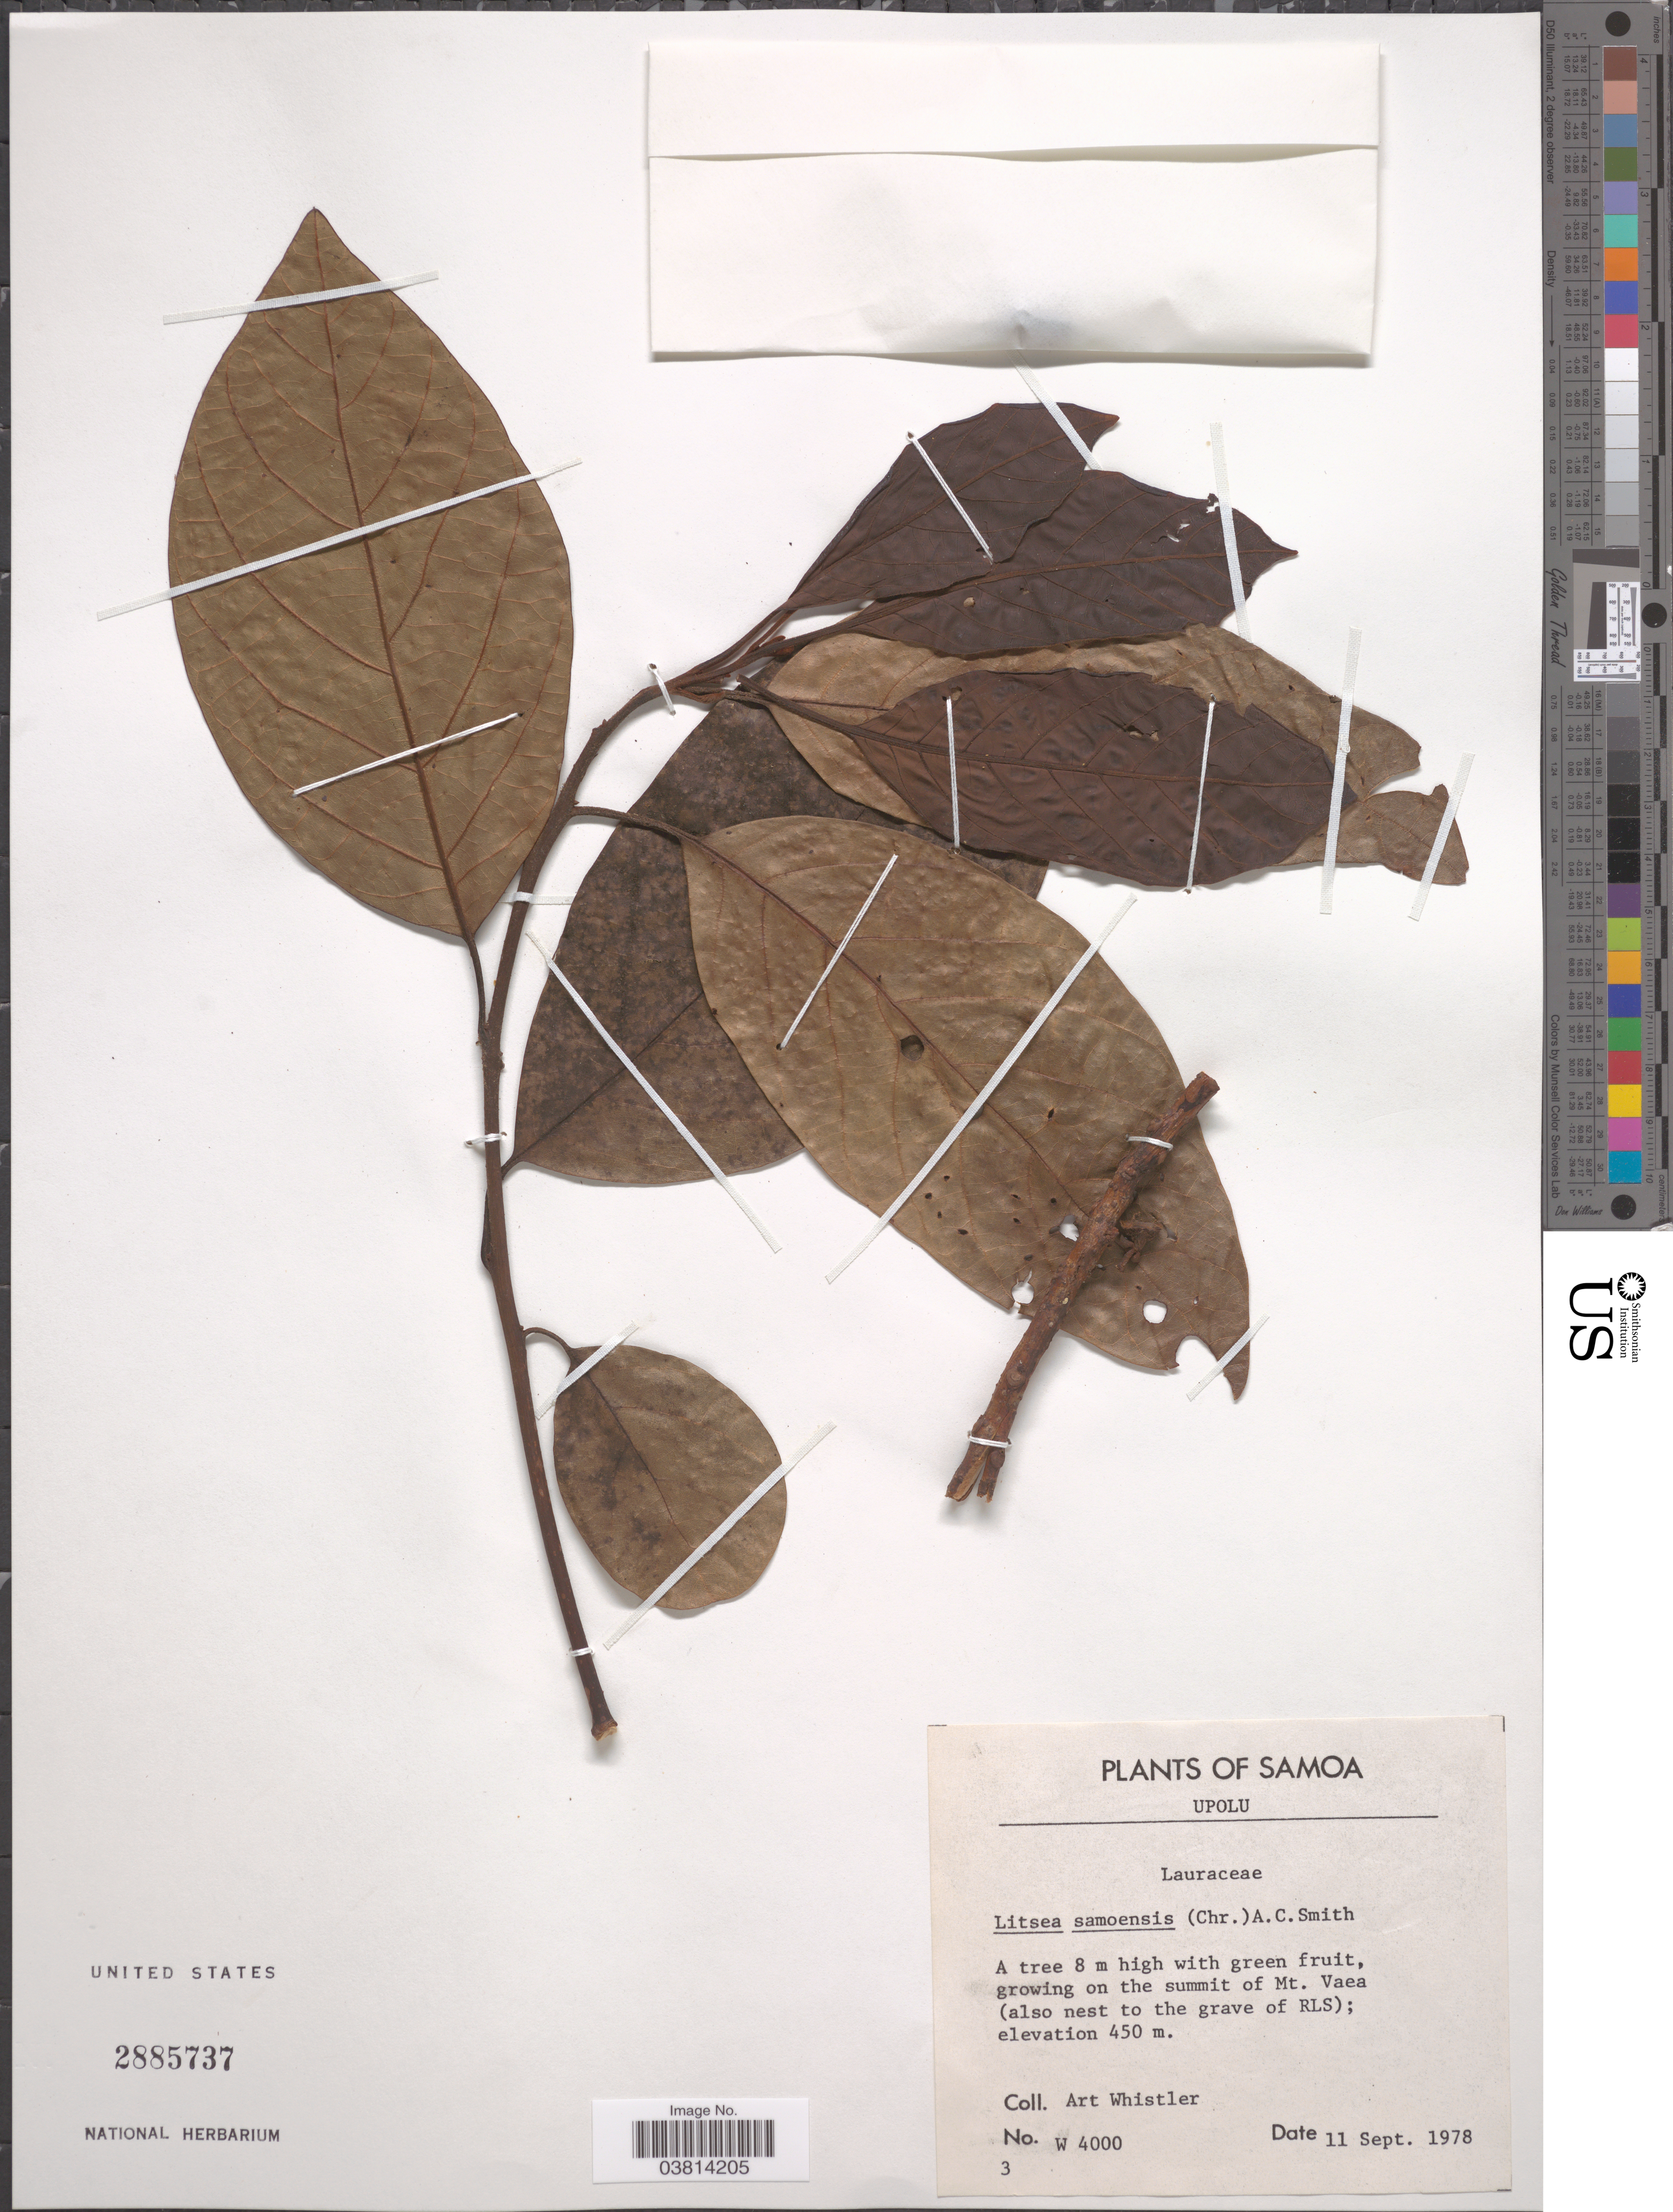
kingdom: Plantae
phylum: Tracheophyta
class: Magnoliopsida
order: Laurales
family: Lauraceae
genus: Litsea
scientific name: Litsea samoensis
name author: (Christoph.) A.C. Sm.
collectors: A. Whistler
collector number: W4000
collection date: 1978-09-11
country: Samoa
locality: Samoa. Upolu. On the summit of Mt. Vaea (also nest to the grave of RLS).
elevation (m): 450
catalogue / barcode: US 2885737